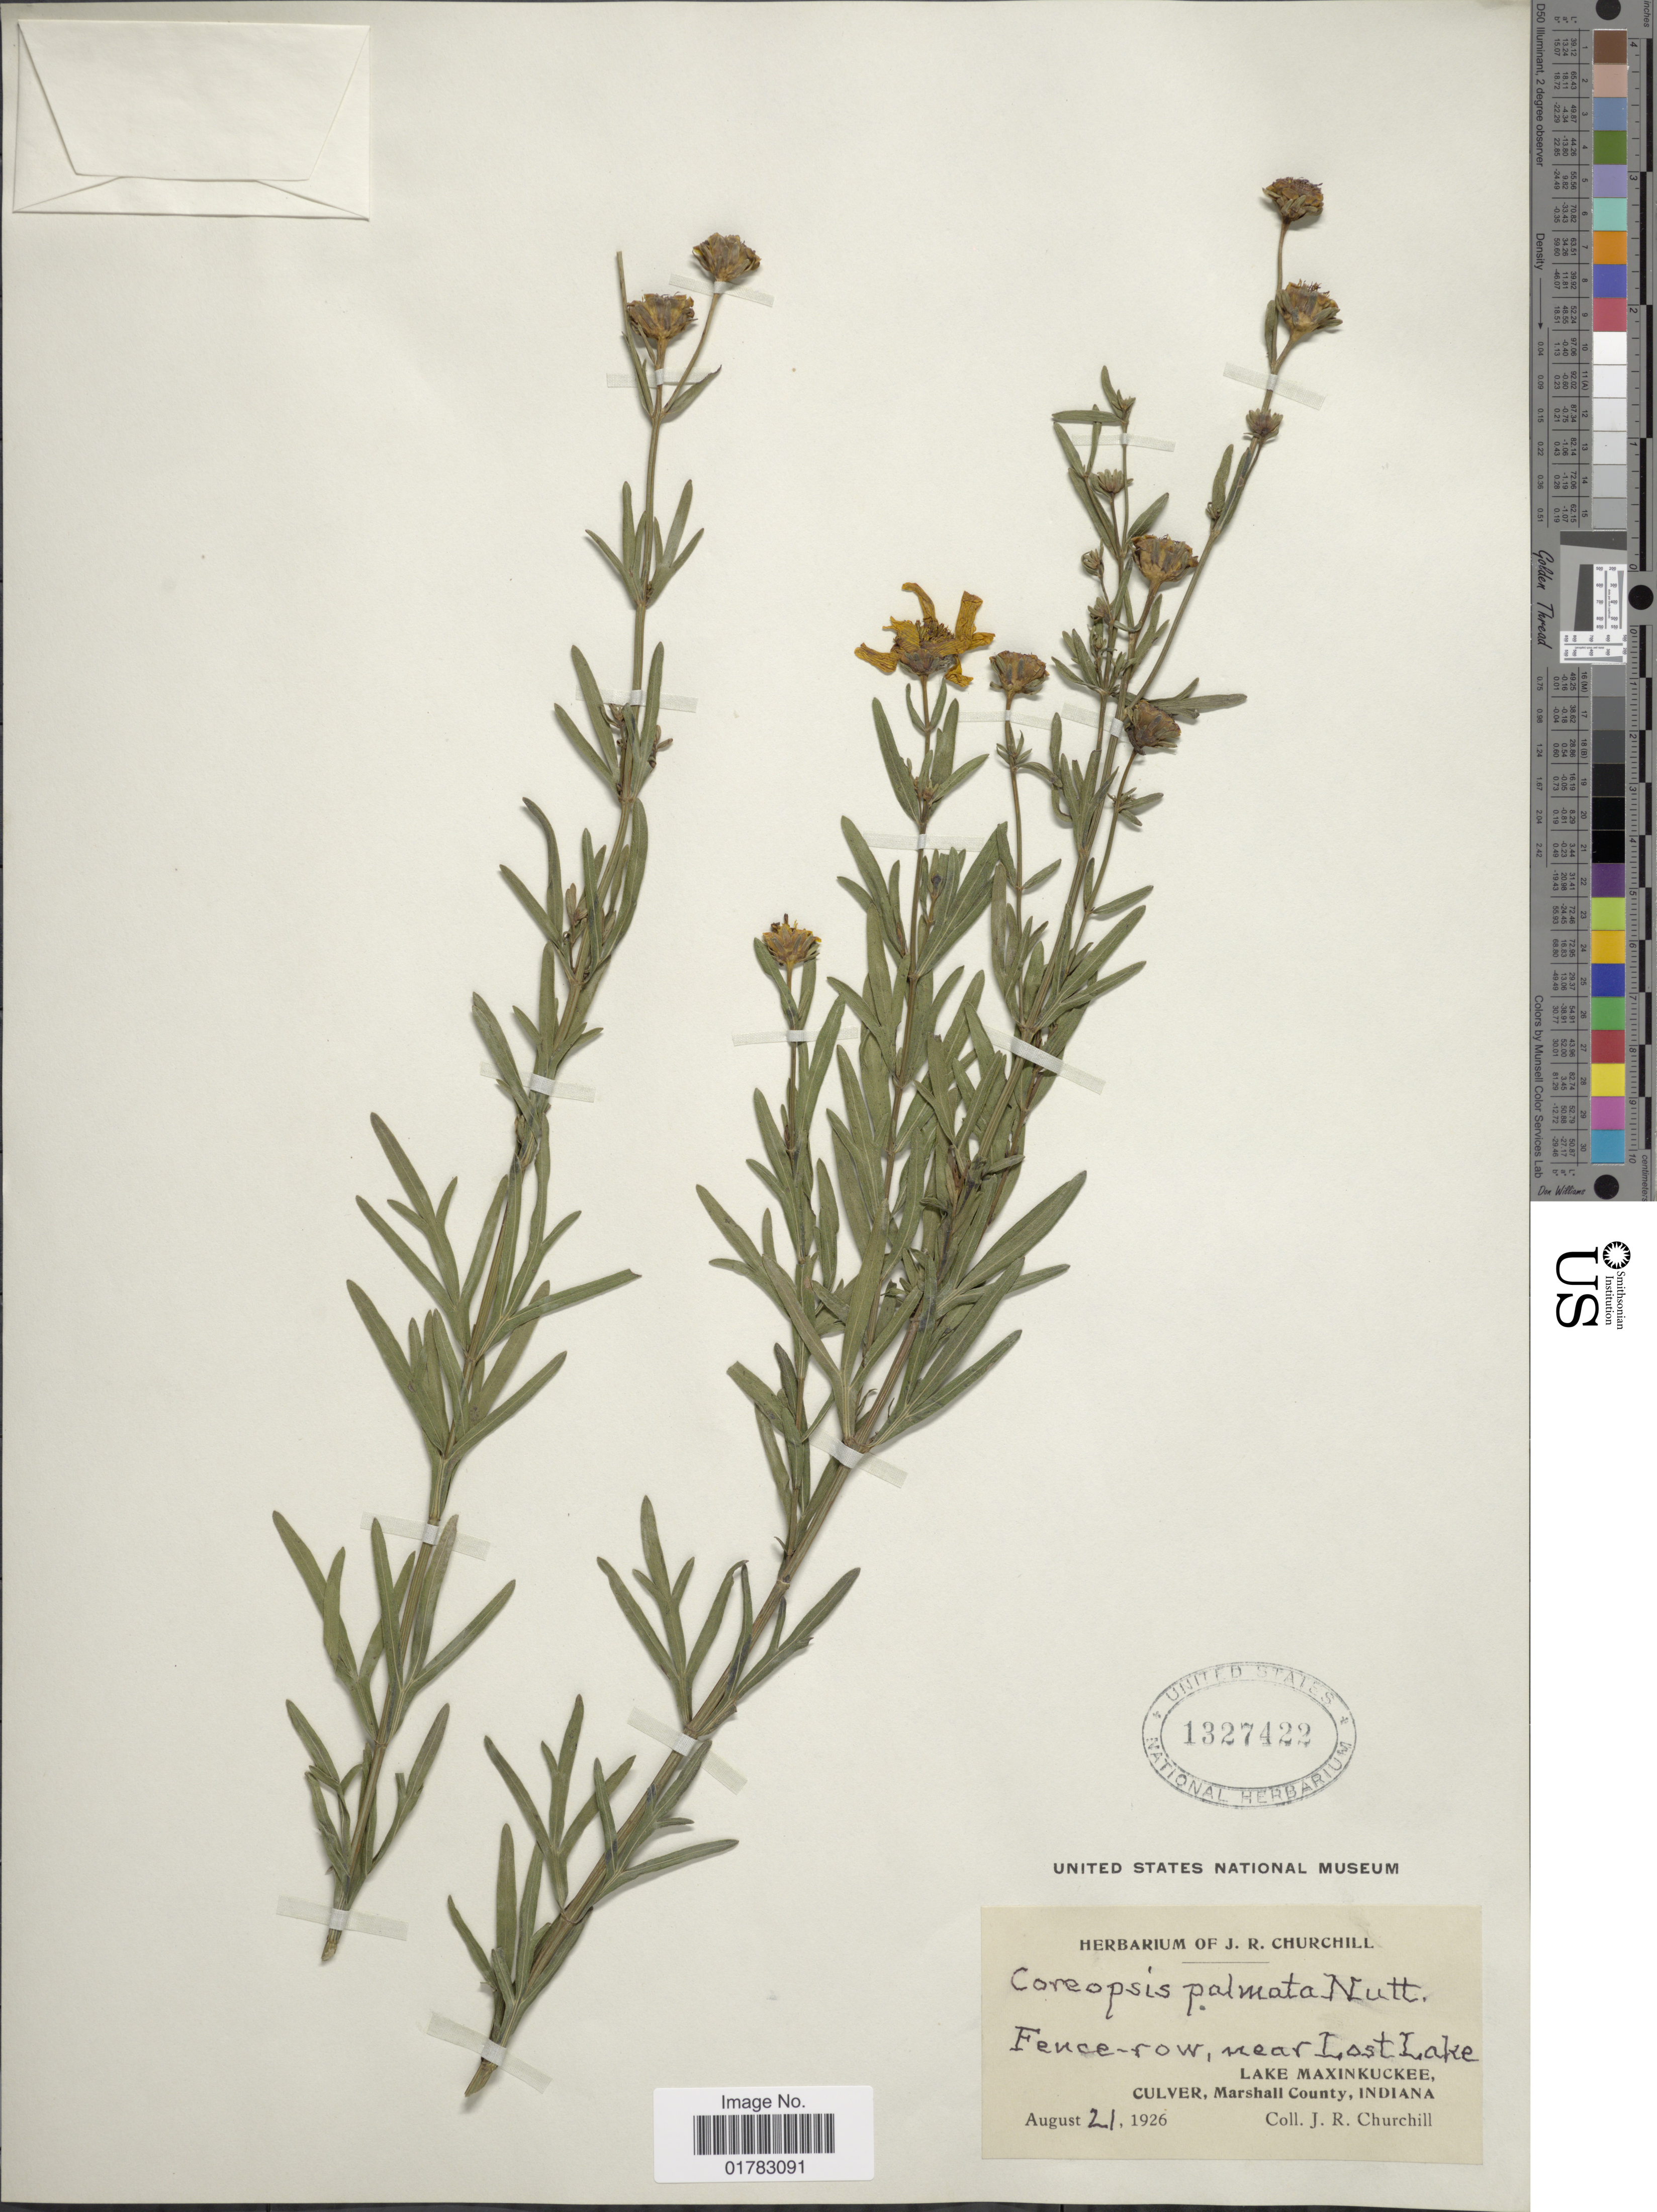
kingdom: Plantae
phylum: Tracheophyta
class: Magnoliopsida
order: Asterales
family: Asteraceae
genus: Coreopsis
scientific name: Coreopsis palmata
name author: Nutt.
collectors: J. Churchill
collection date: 1926-08-21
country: United States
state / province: Indiana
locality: Fence-row, near Los Lake, Lake Maxinkuckee, Culver, Marshall County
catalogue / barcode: US 1327422